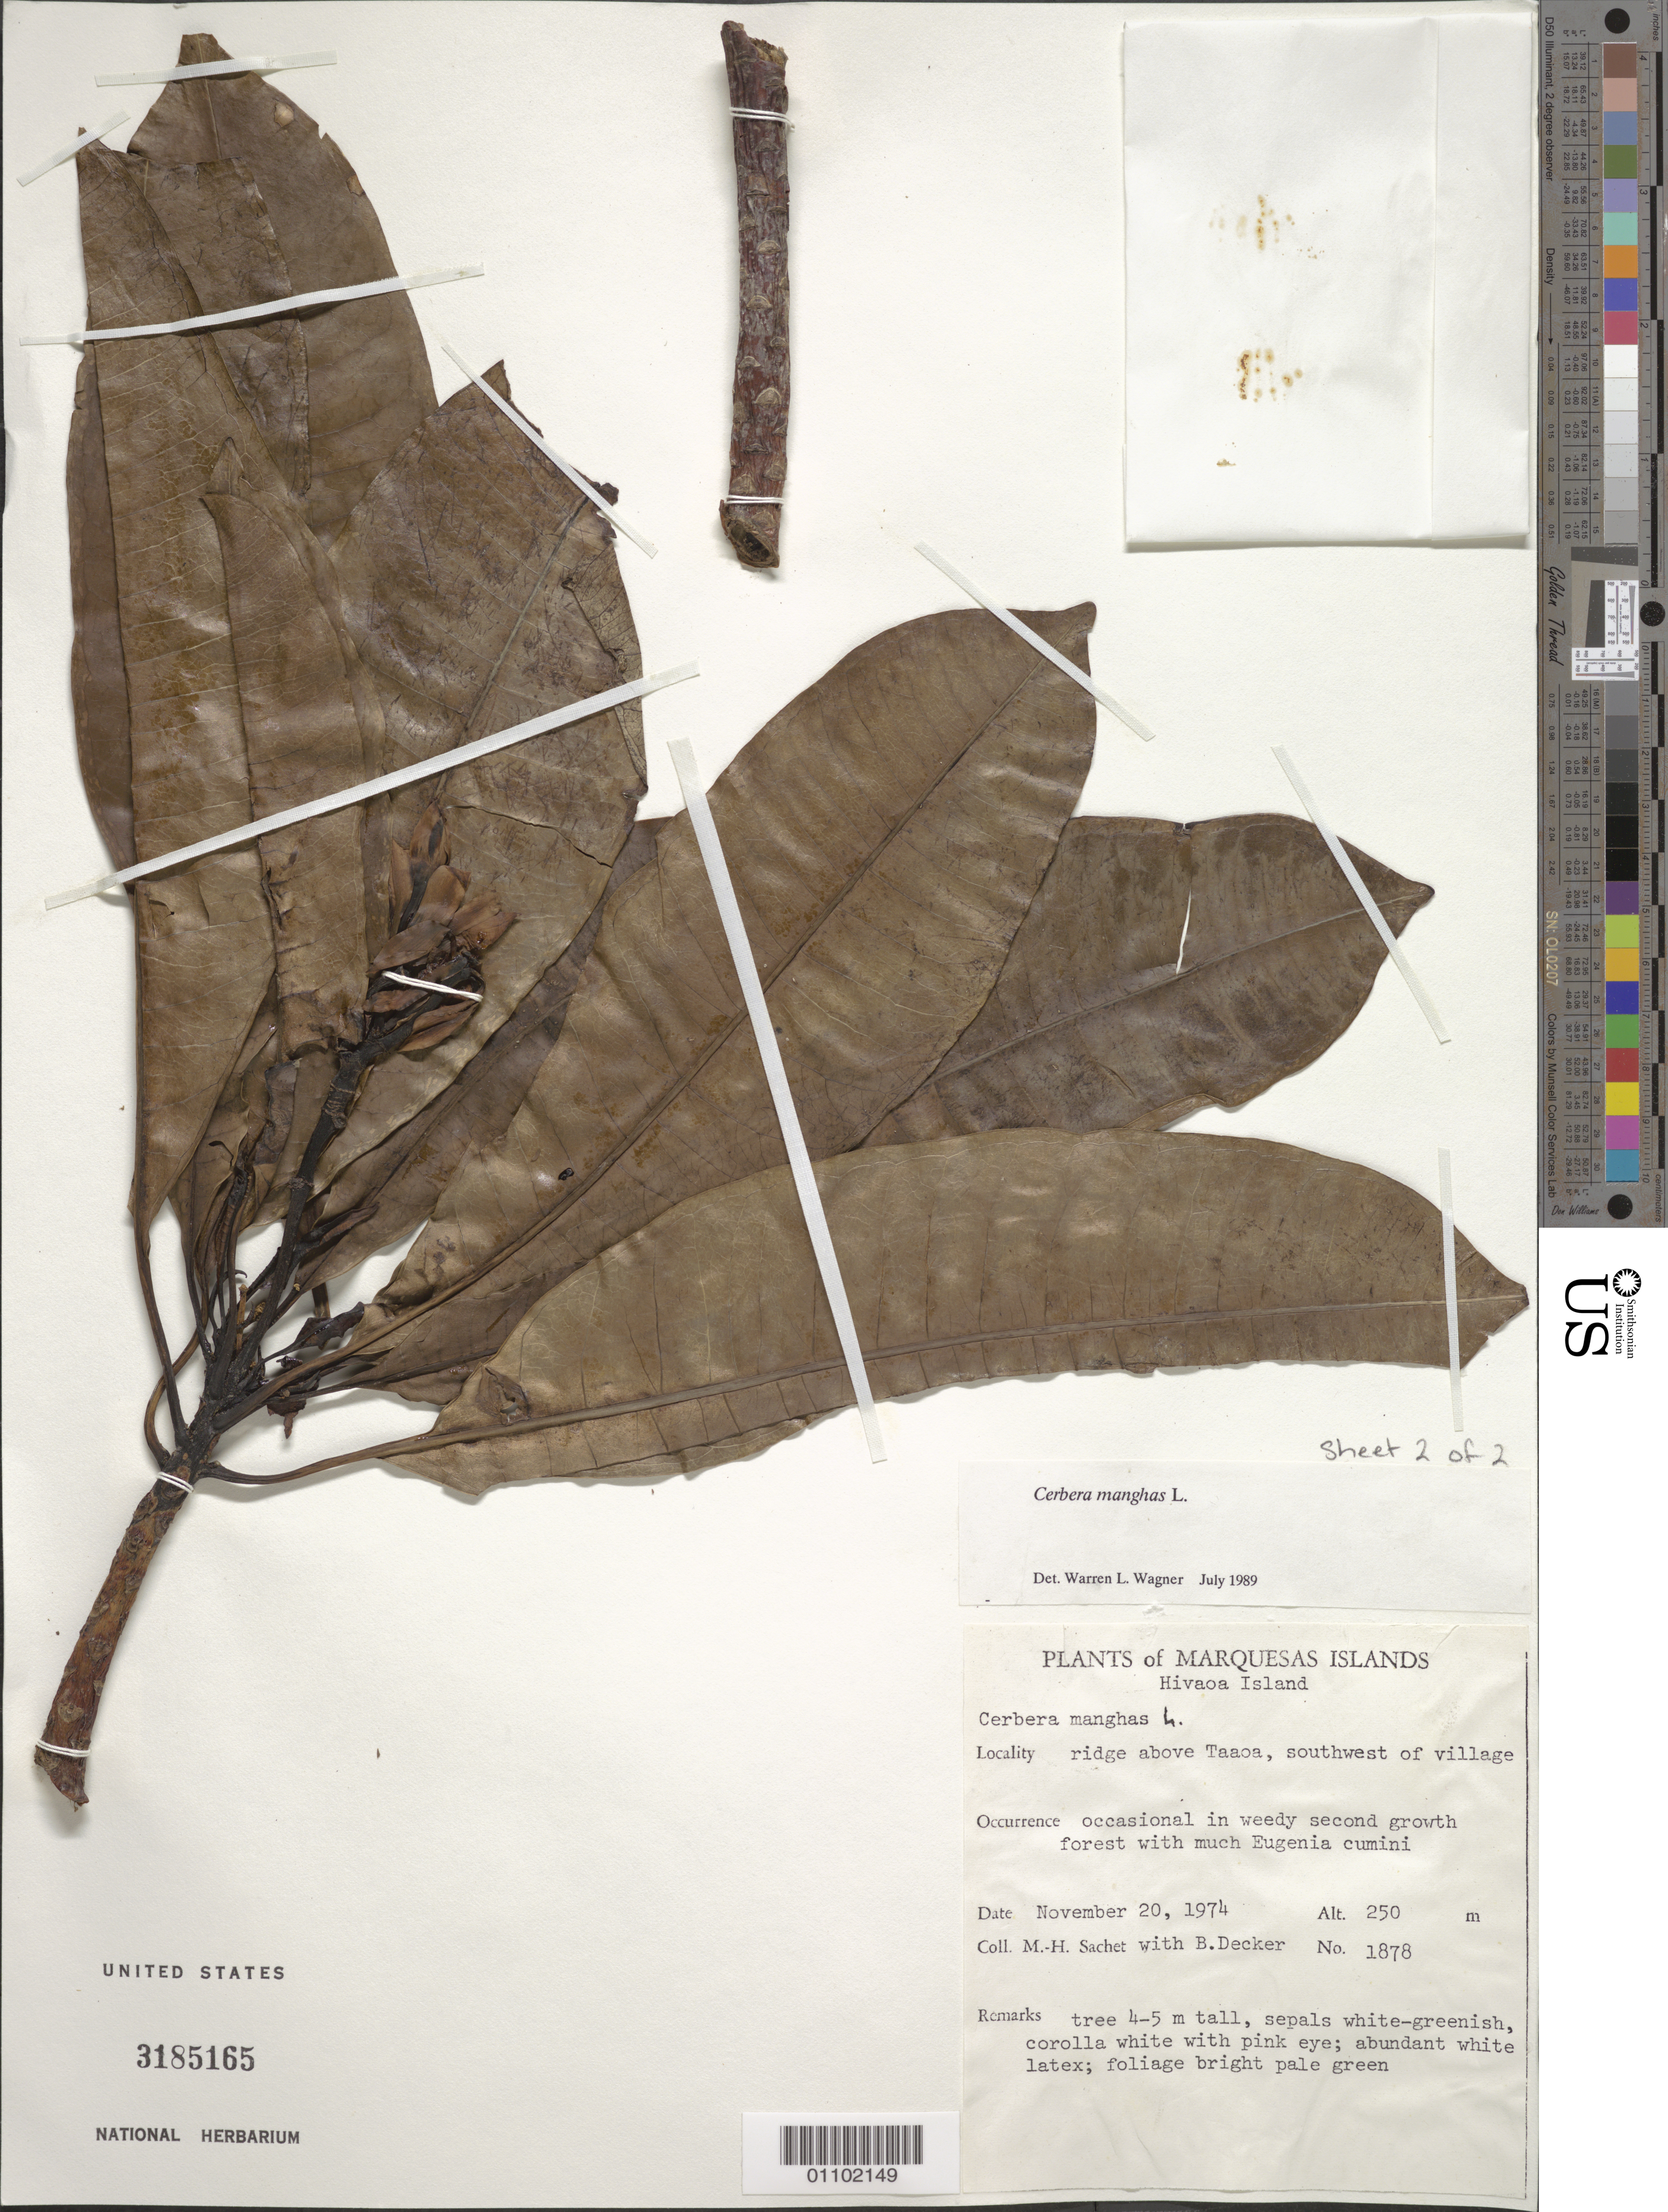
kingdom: Plantae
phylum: Tracheophyta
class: Magnoliopsida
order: Gentianales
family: Apocynaceae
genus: Cerbera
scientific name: Cerbera manghas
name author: L.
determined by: Wagner, W. L., (BOT), Smithsonian Institution - National Museum of Natural History (UNITED STATES)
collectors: M.-H. Sachet & B. G. Decker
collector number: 1878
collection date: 1974-11-20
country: French Polynesia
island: Hiva Oa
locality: ridge above Taaoa, SW of village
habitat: Occasional in weedy second growth forest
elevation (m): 250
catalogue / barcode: US 3185165